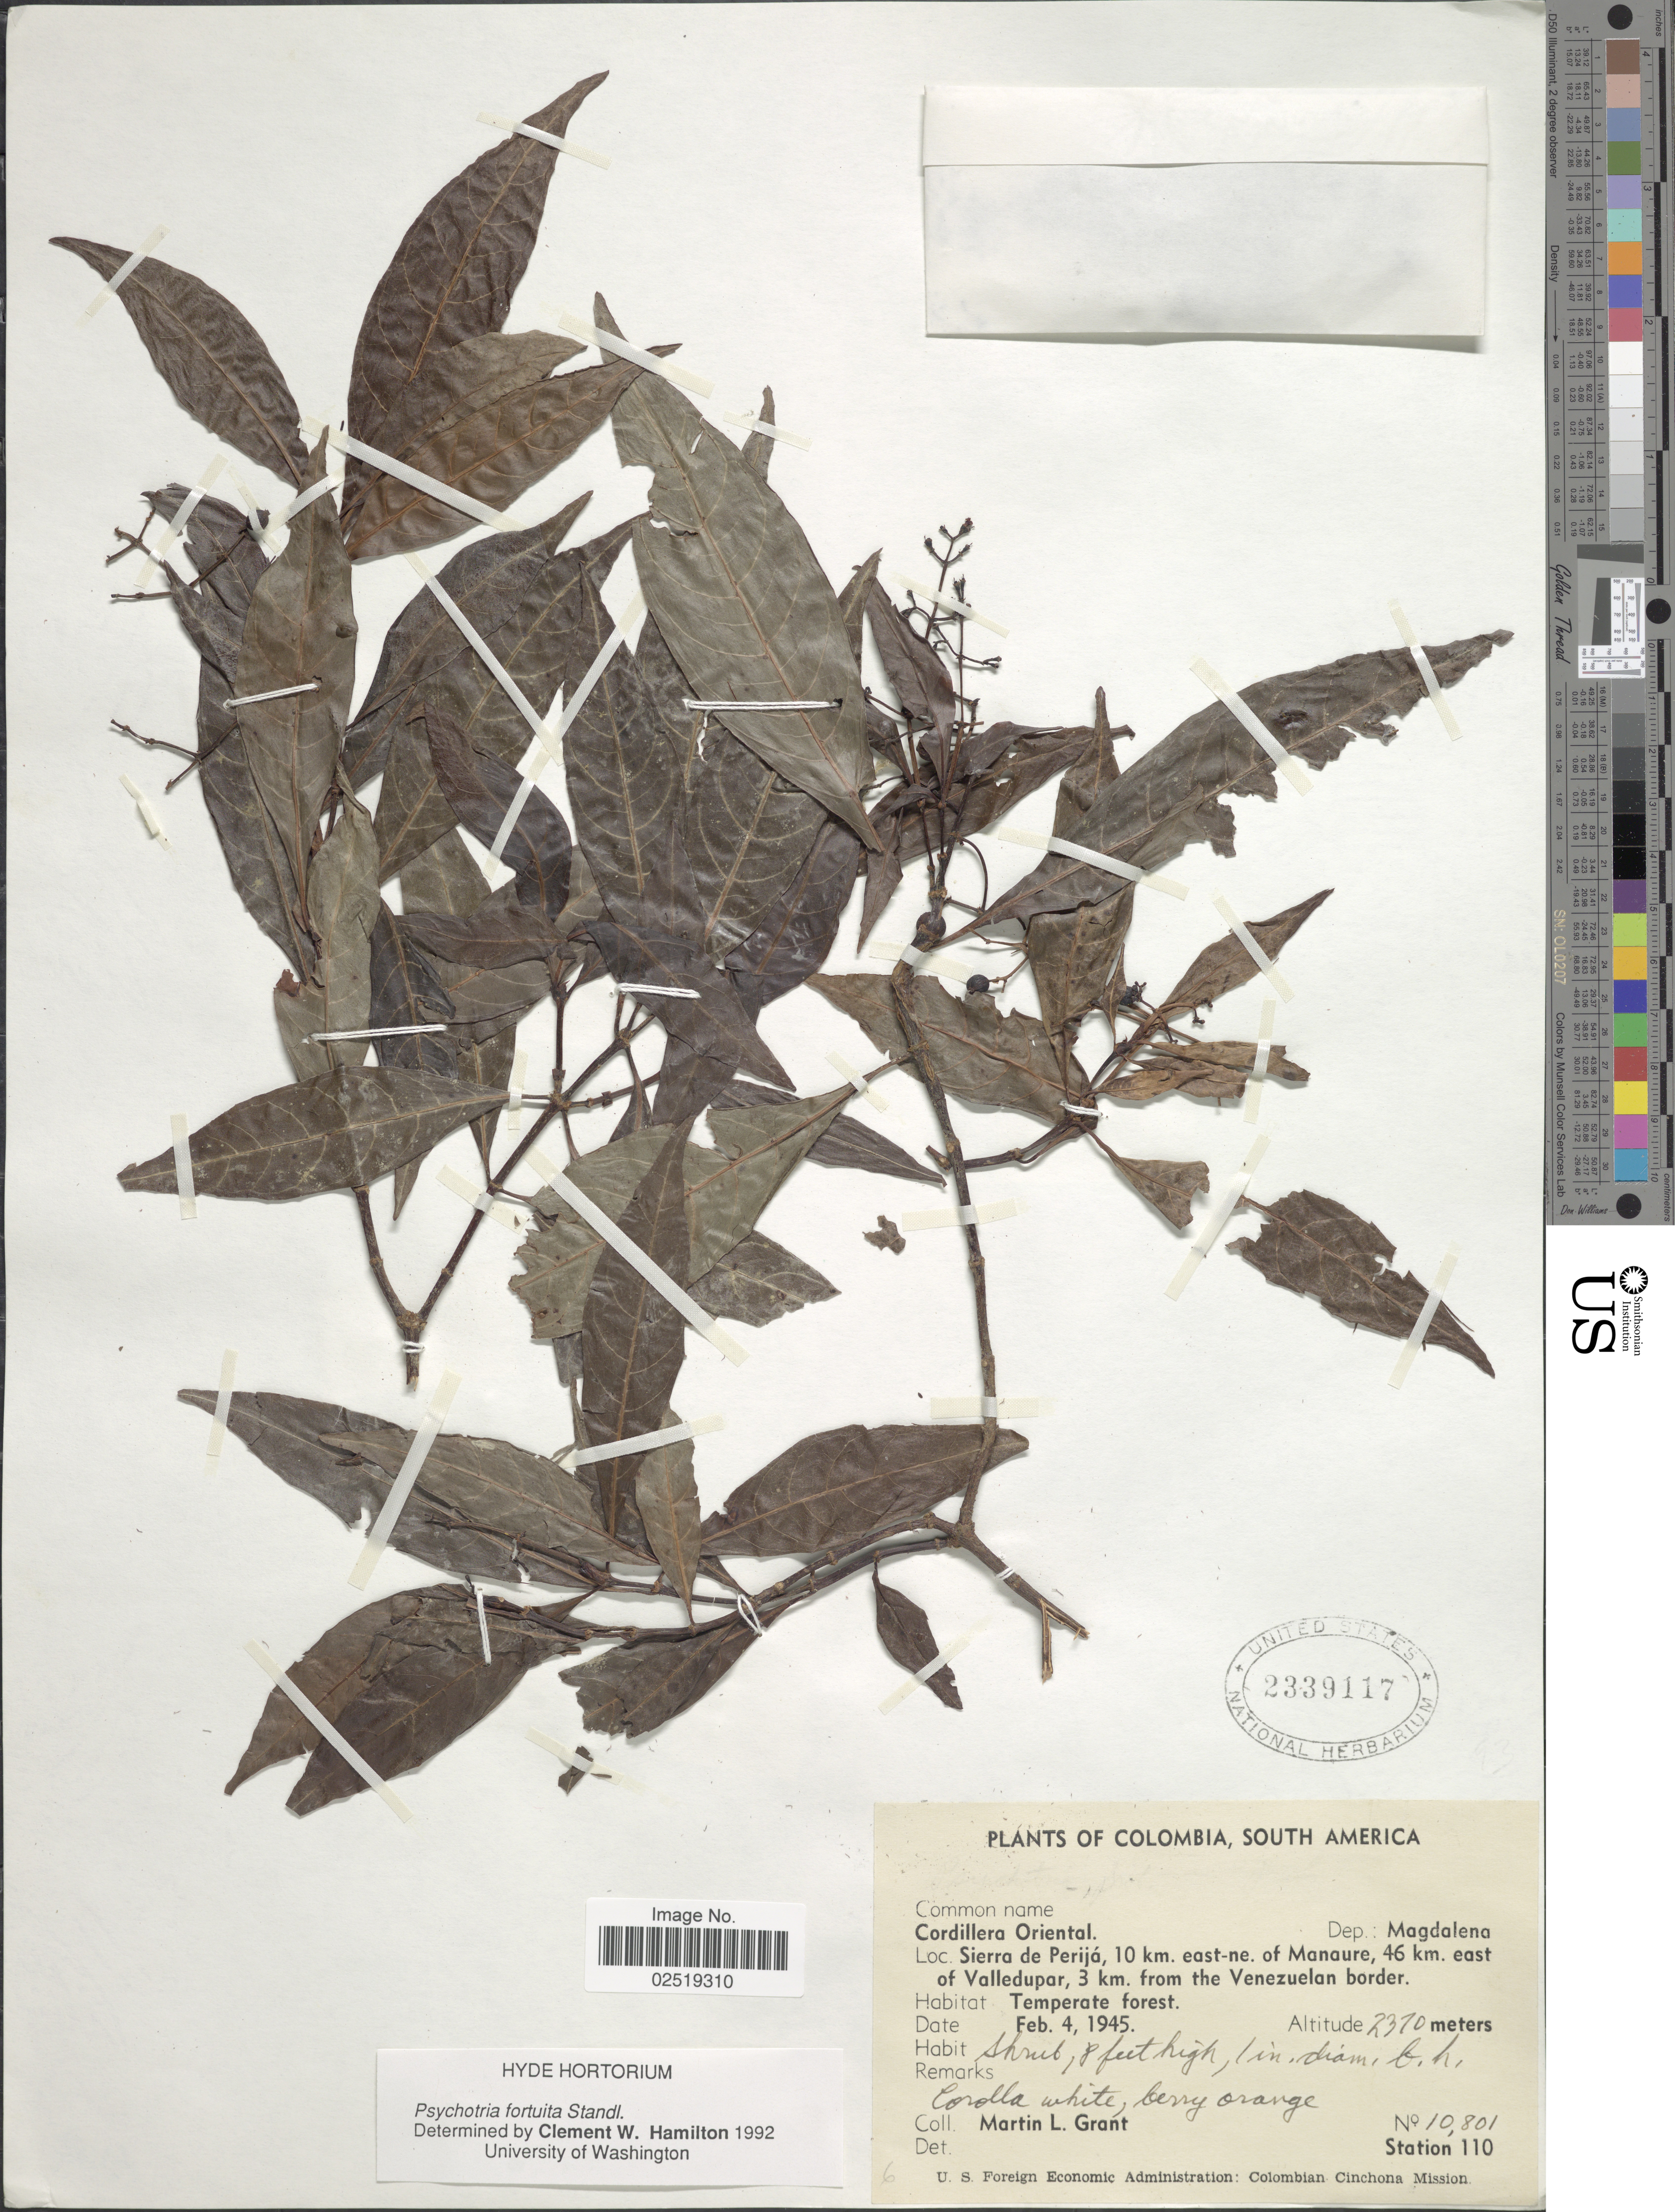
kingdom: Plantae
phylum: Tracheophyta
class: Magnoliopsida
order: Gentianales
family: Rubiaceae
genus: Psychotria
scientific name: Psychotria fortuita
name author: Standl.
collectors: M. L. Grant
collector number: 10801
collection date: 1945-02-04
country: Colombia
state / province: Magdalena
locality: Cordillera Oriental. Dep.: Magdalena. Sierra de Perija, 10 km. east-ne. of Manaure, 46 km. east of Valledupar, 3 km. from the Venezuelan border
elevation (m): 2370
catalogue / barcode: US 2339117